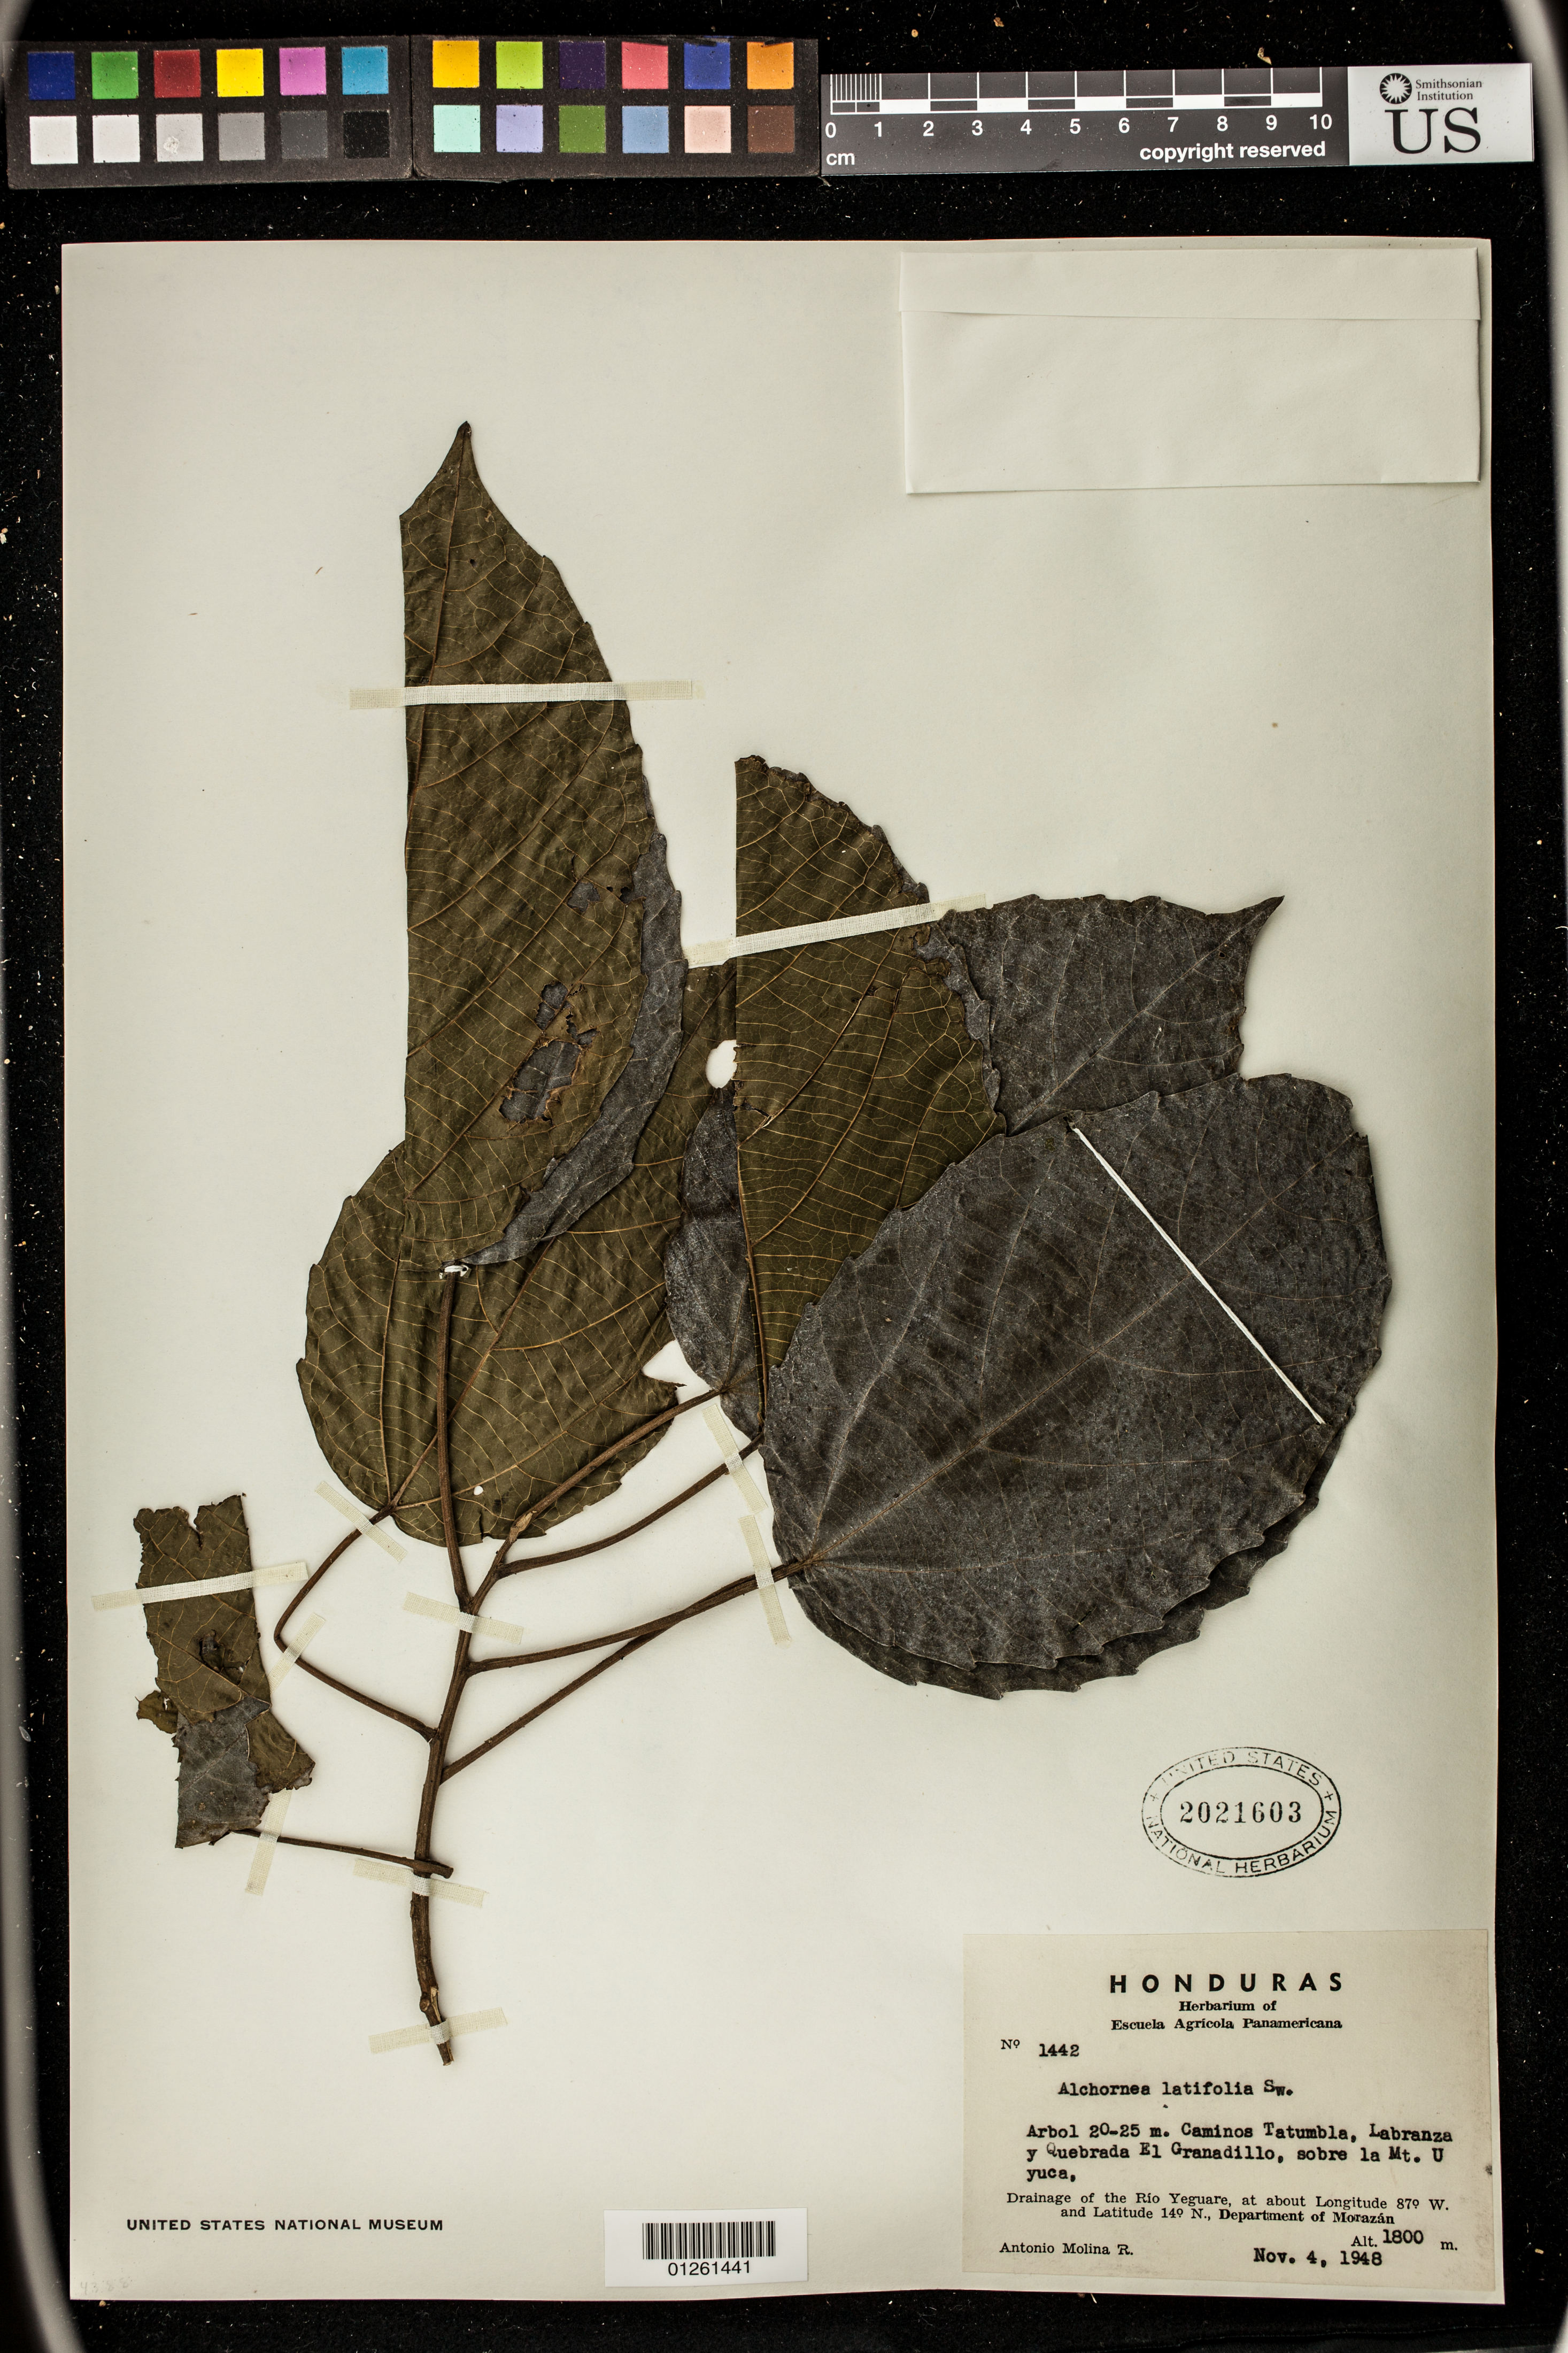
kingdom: Plantae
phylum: Tracheophyta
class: Magnoliopsida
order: Malpighiales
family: Euphorbiaceae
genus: Alchornea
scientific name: Alchornea latifolia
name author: Sw.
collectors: A. Molina R.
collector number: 1442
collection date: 1948-11-04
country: Honduras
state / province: Fco. Morazán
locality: Drainage of the Rio Yeguare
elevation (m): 1800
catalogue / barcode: US 2021603